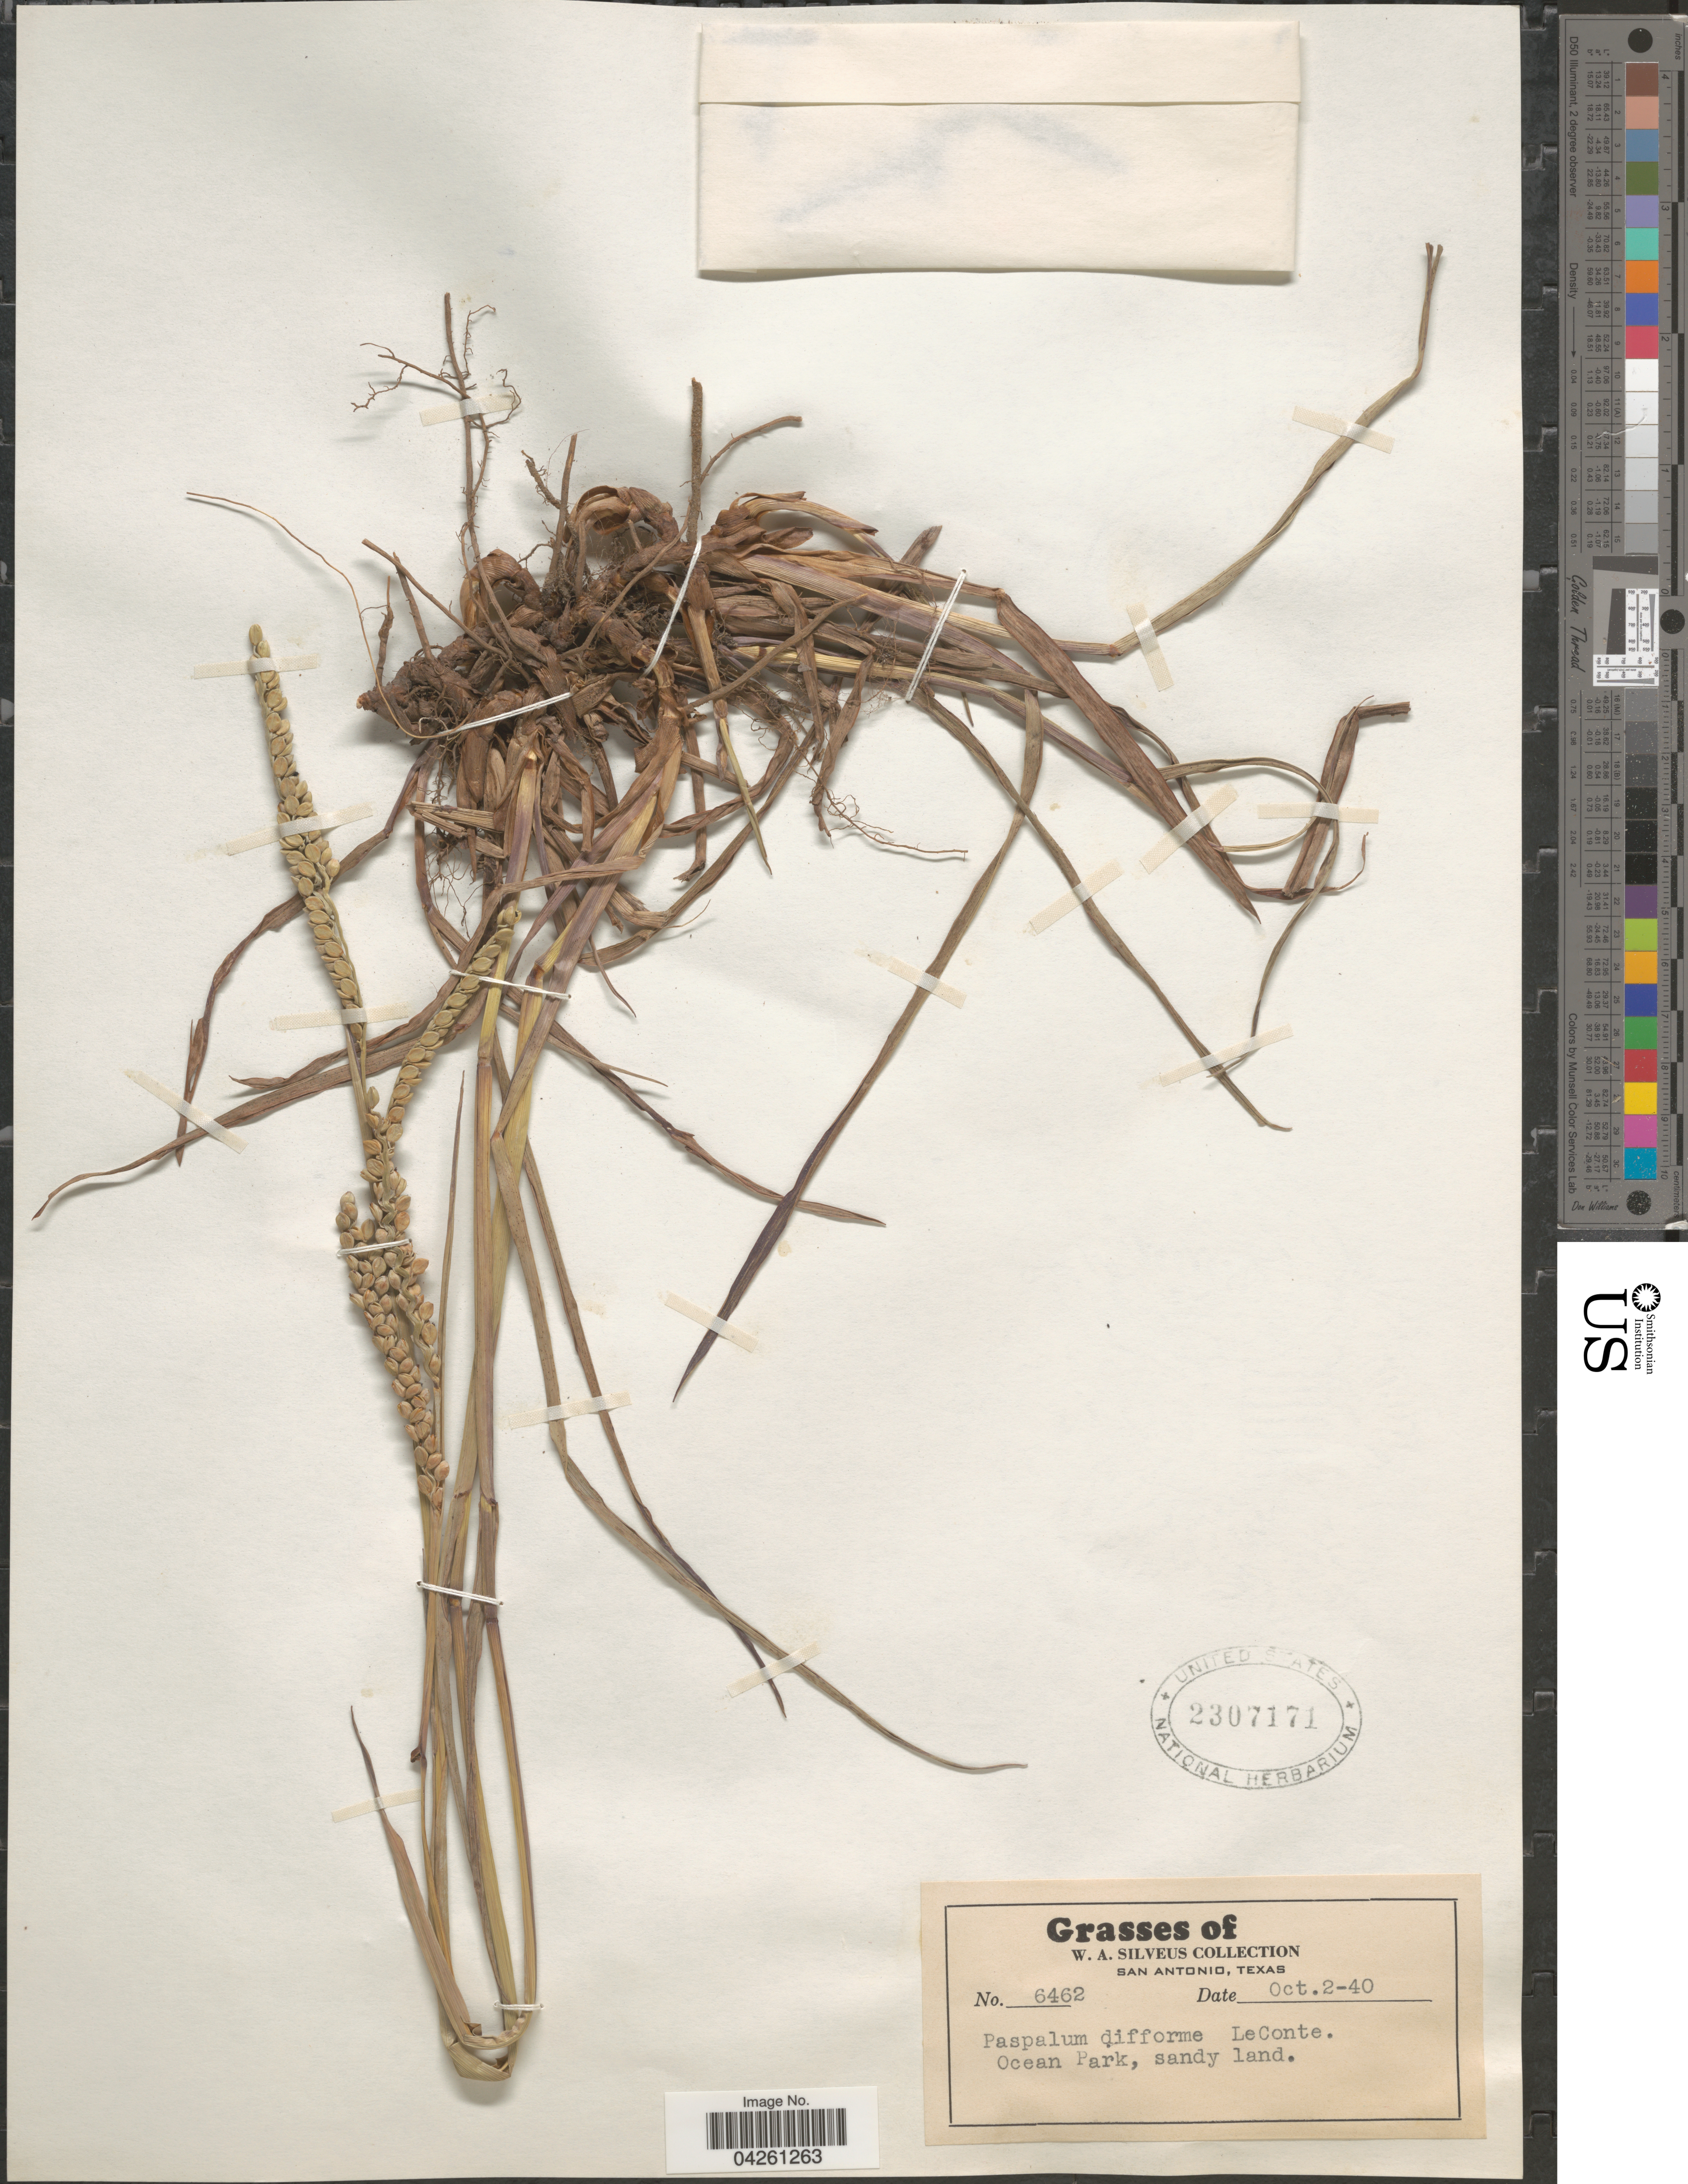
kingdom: Plantae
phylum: Tracheophyta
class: Liliopsida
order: Poales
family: Poaceae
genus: Paspalum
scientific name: Paspalum difforme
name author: Leconte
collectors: W. Silveus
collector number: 6462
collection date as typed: Transcribed d/m/y: 2/10/40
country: United States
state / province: Texas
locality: Ocean Park, sandy land.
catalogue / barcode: US 2307171